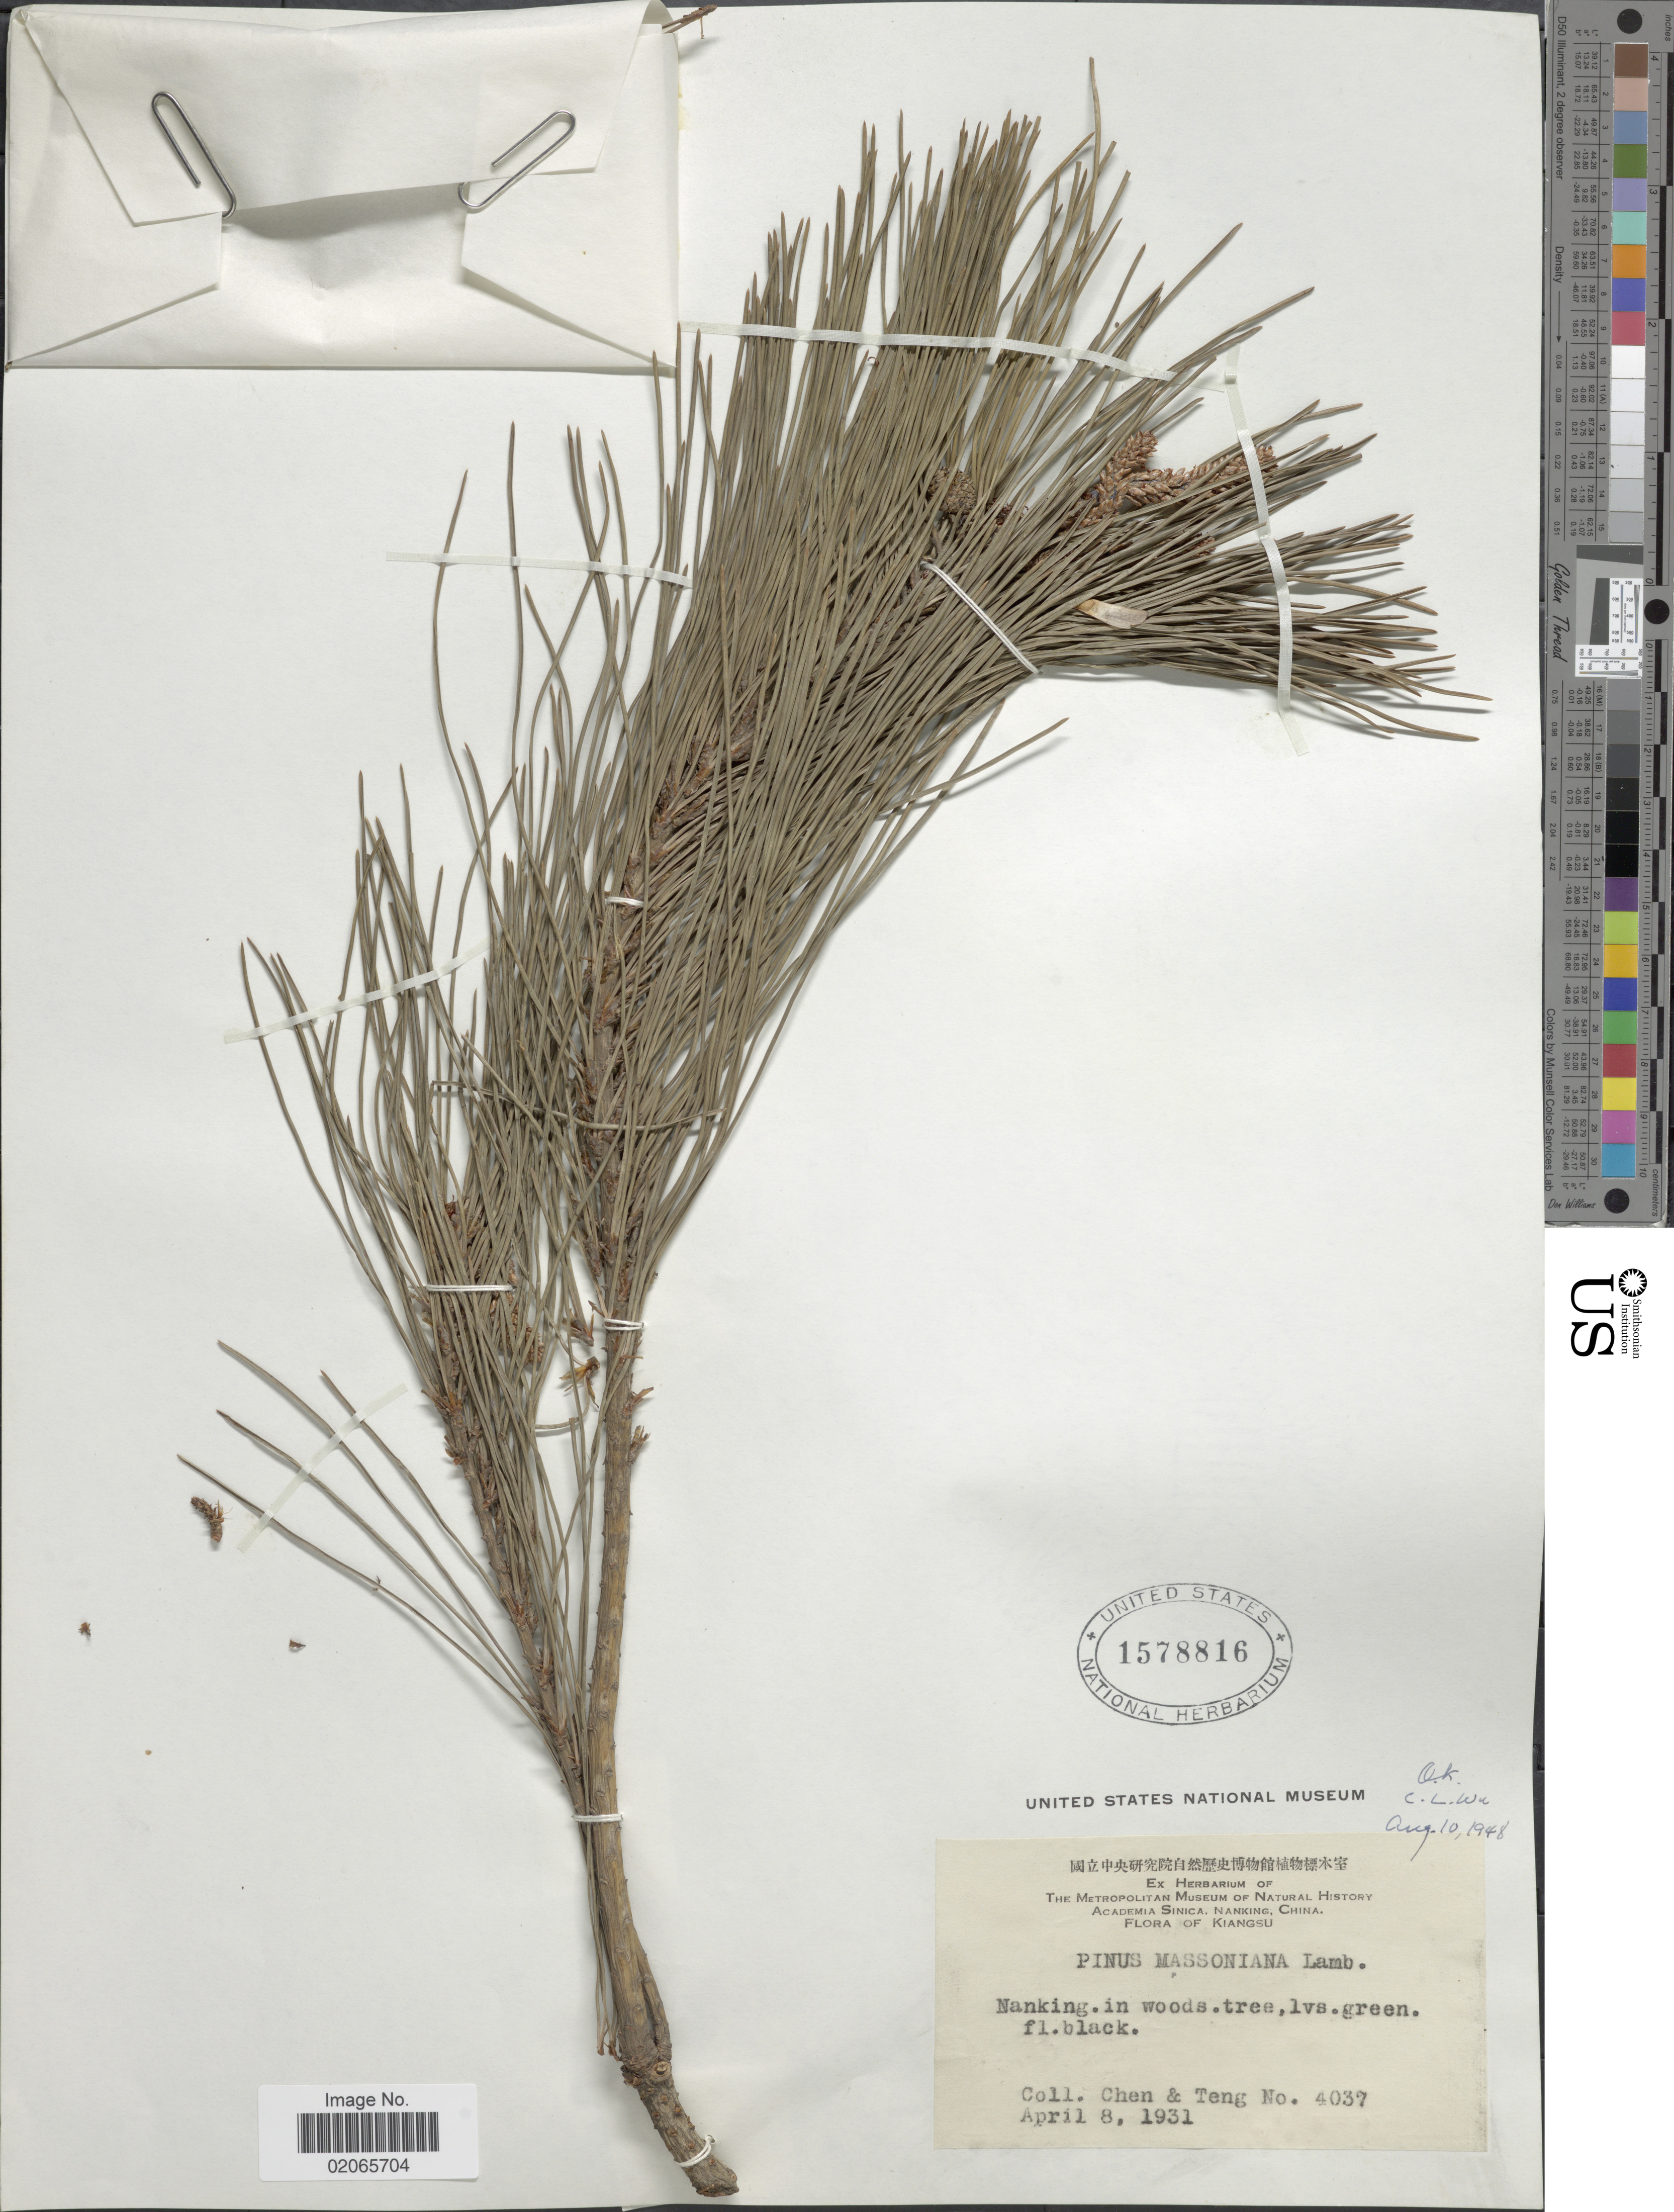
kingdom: Plantae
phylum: Tracheophyta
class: Pinopsida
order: Pinales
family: Pinaceae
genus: Pinus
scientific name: Pinus massoniana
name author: D. Don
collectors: -. Cheng & -. Teng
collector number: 4037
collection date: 1931-04-08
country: China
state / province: Jiangsu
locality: Kiangsi, Nanking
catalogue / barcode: US 1578816